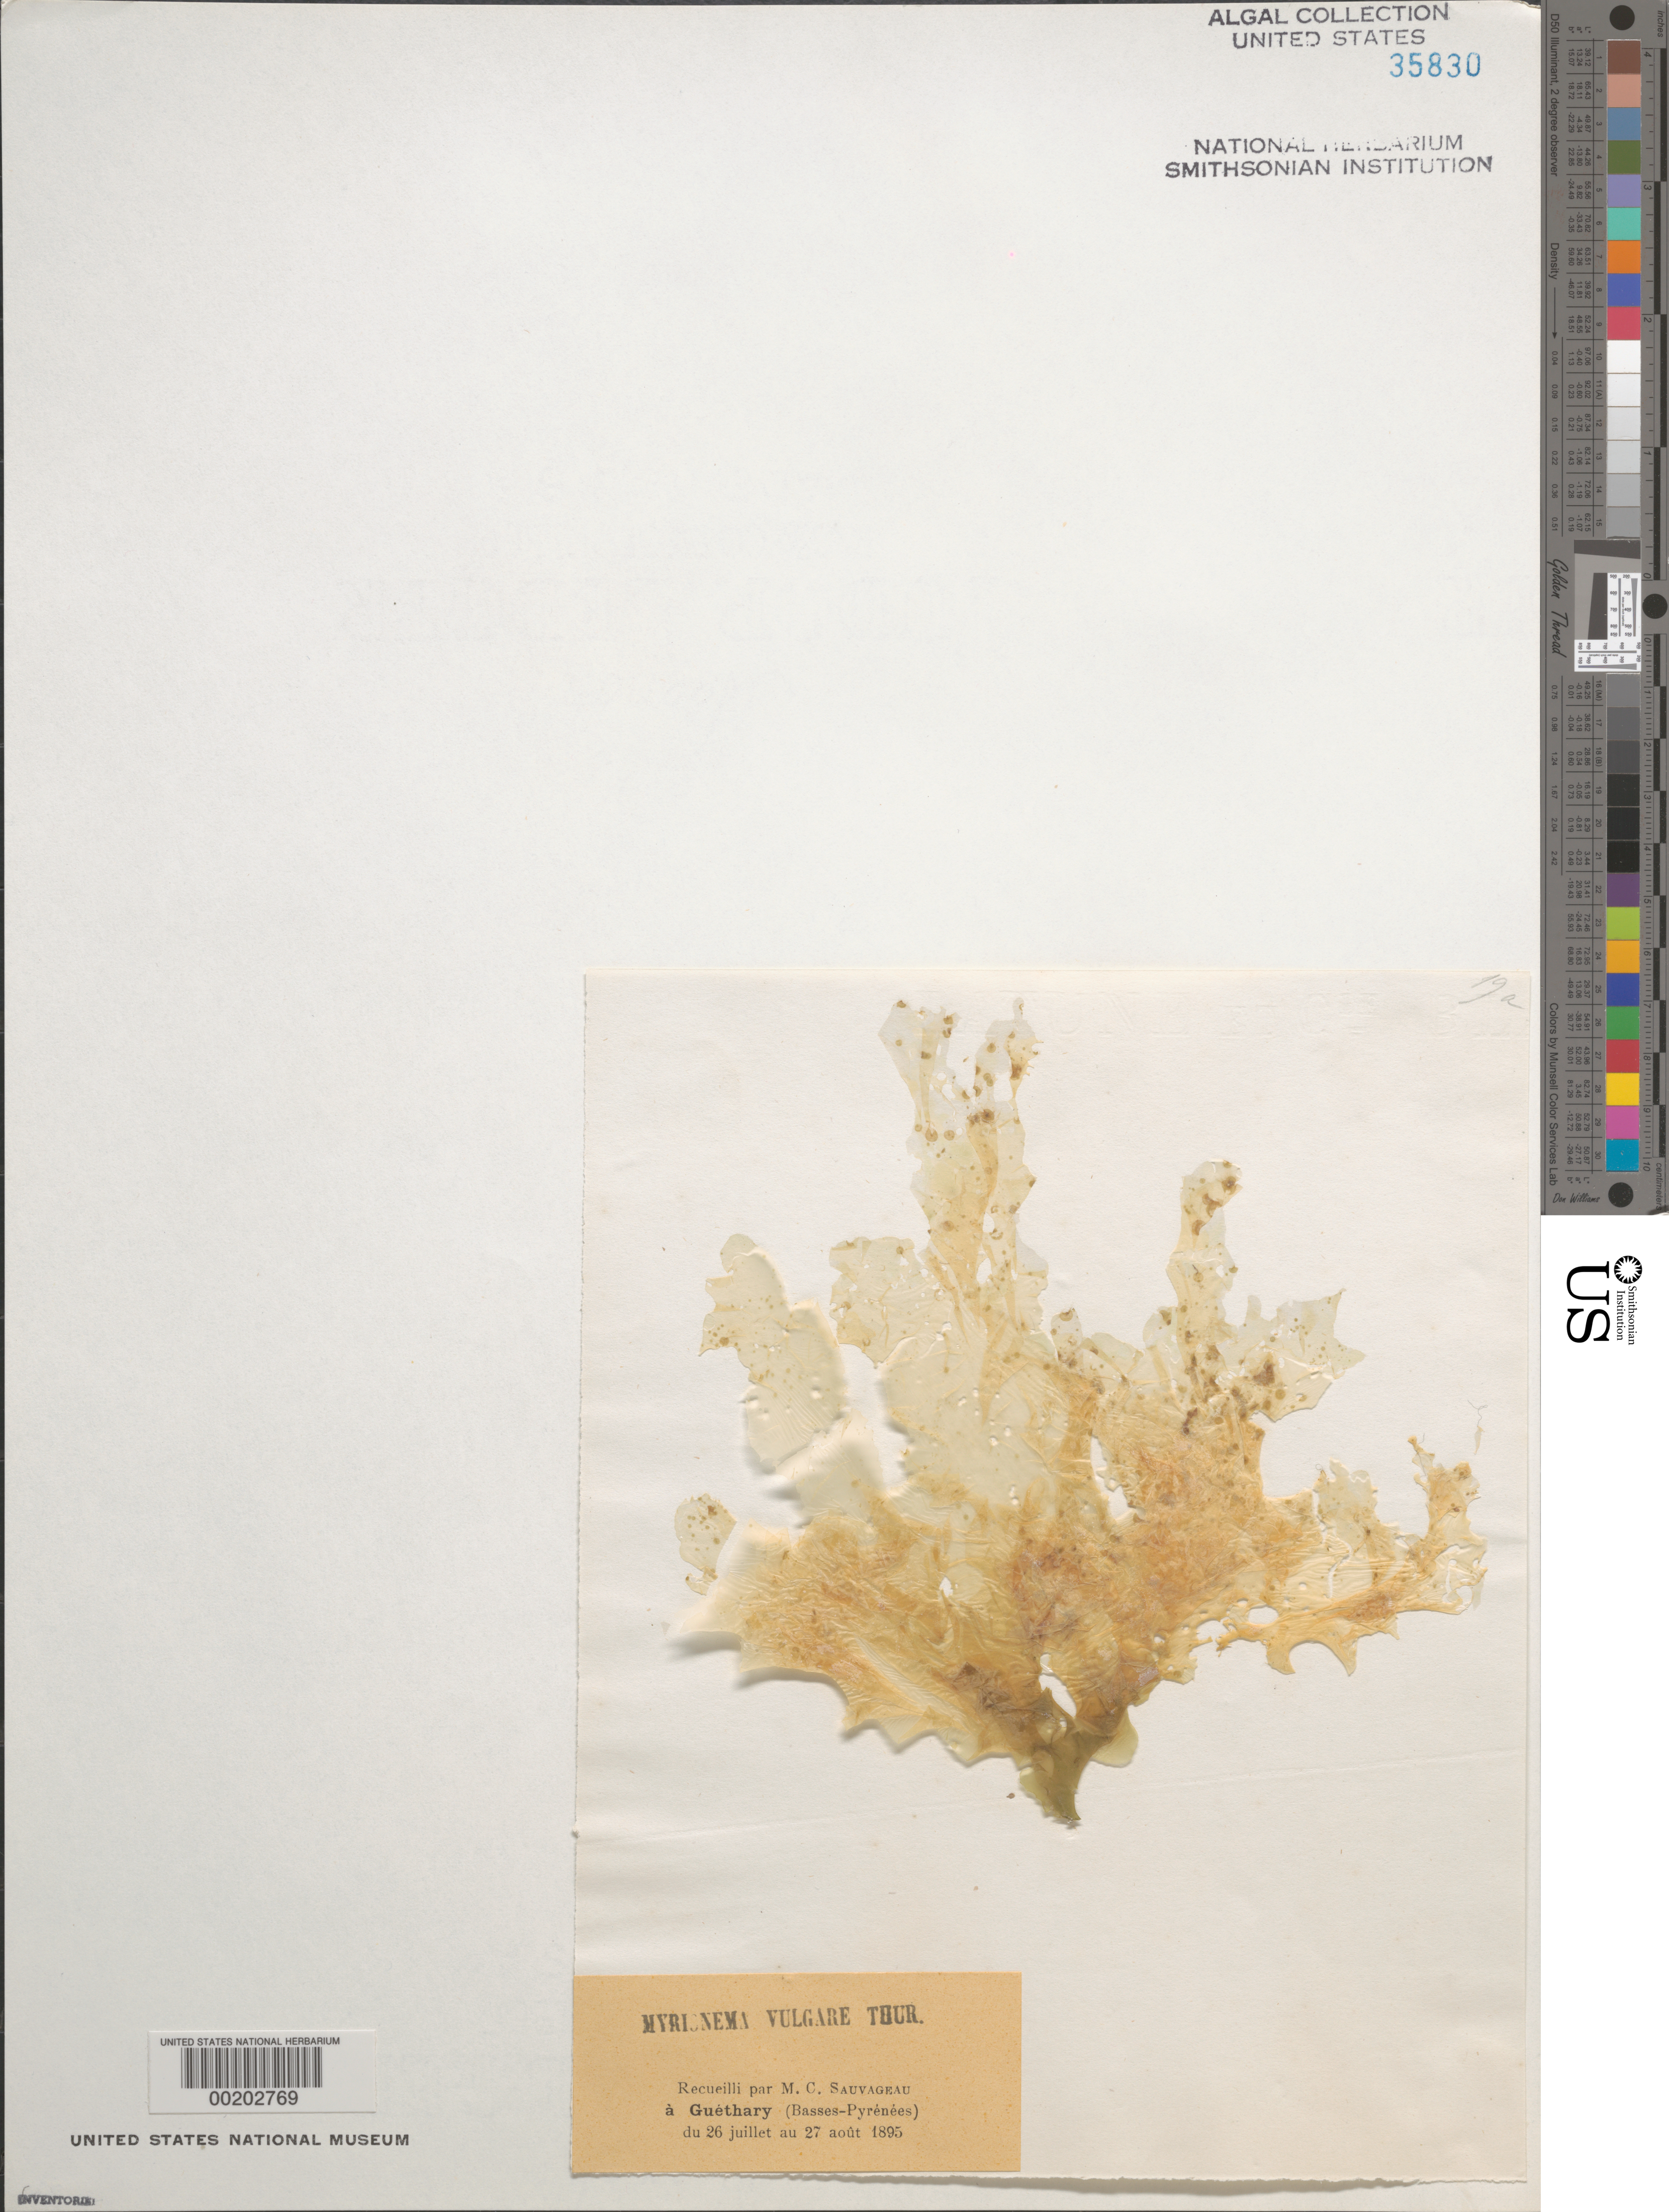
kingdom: Chromista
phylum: Ochrophyta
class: Phaeophyceae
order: Ectocarpales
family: Chordariaceae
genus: Myrionema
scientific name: Myrionema strangulans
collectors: C. F. Sauvageau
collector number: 19a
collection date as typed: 26 Jul 1895 TO 27 Aug 1895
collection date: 1895-07-26/1895-08-27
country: France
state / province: Nouvelle-Aquitaine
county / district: Pyrénées-Atlantiques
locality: Guethary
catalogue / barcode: US 35830